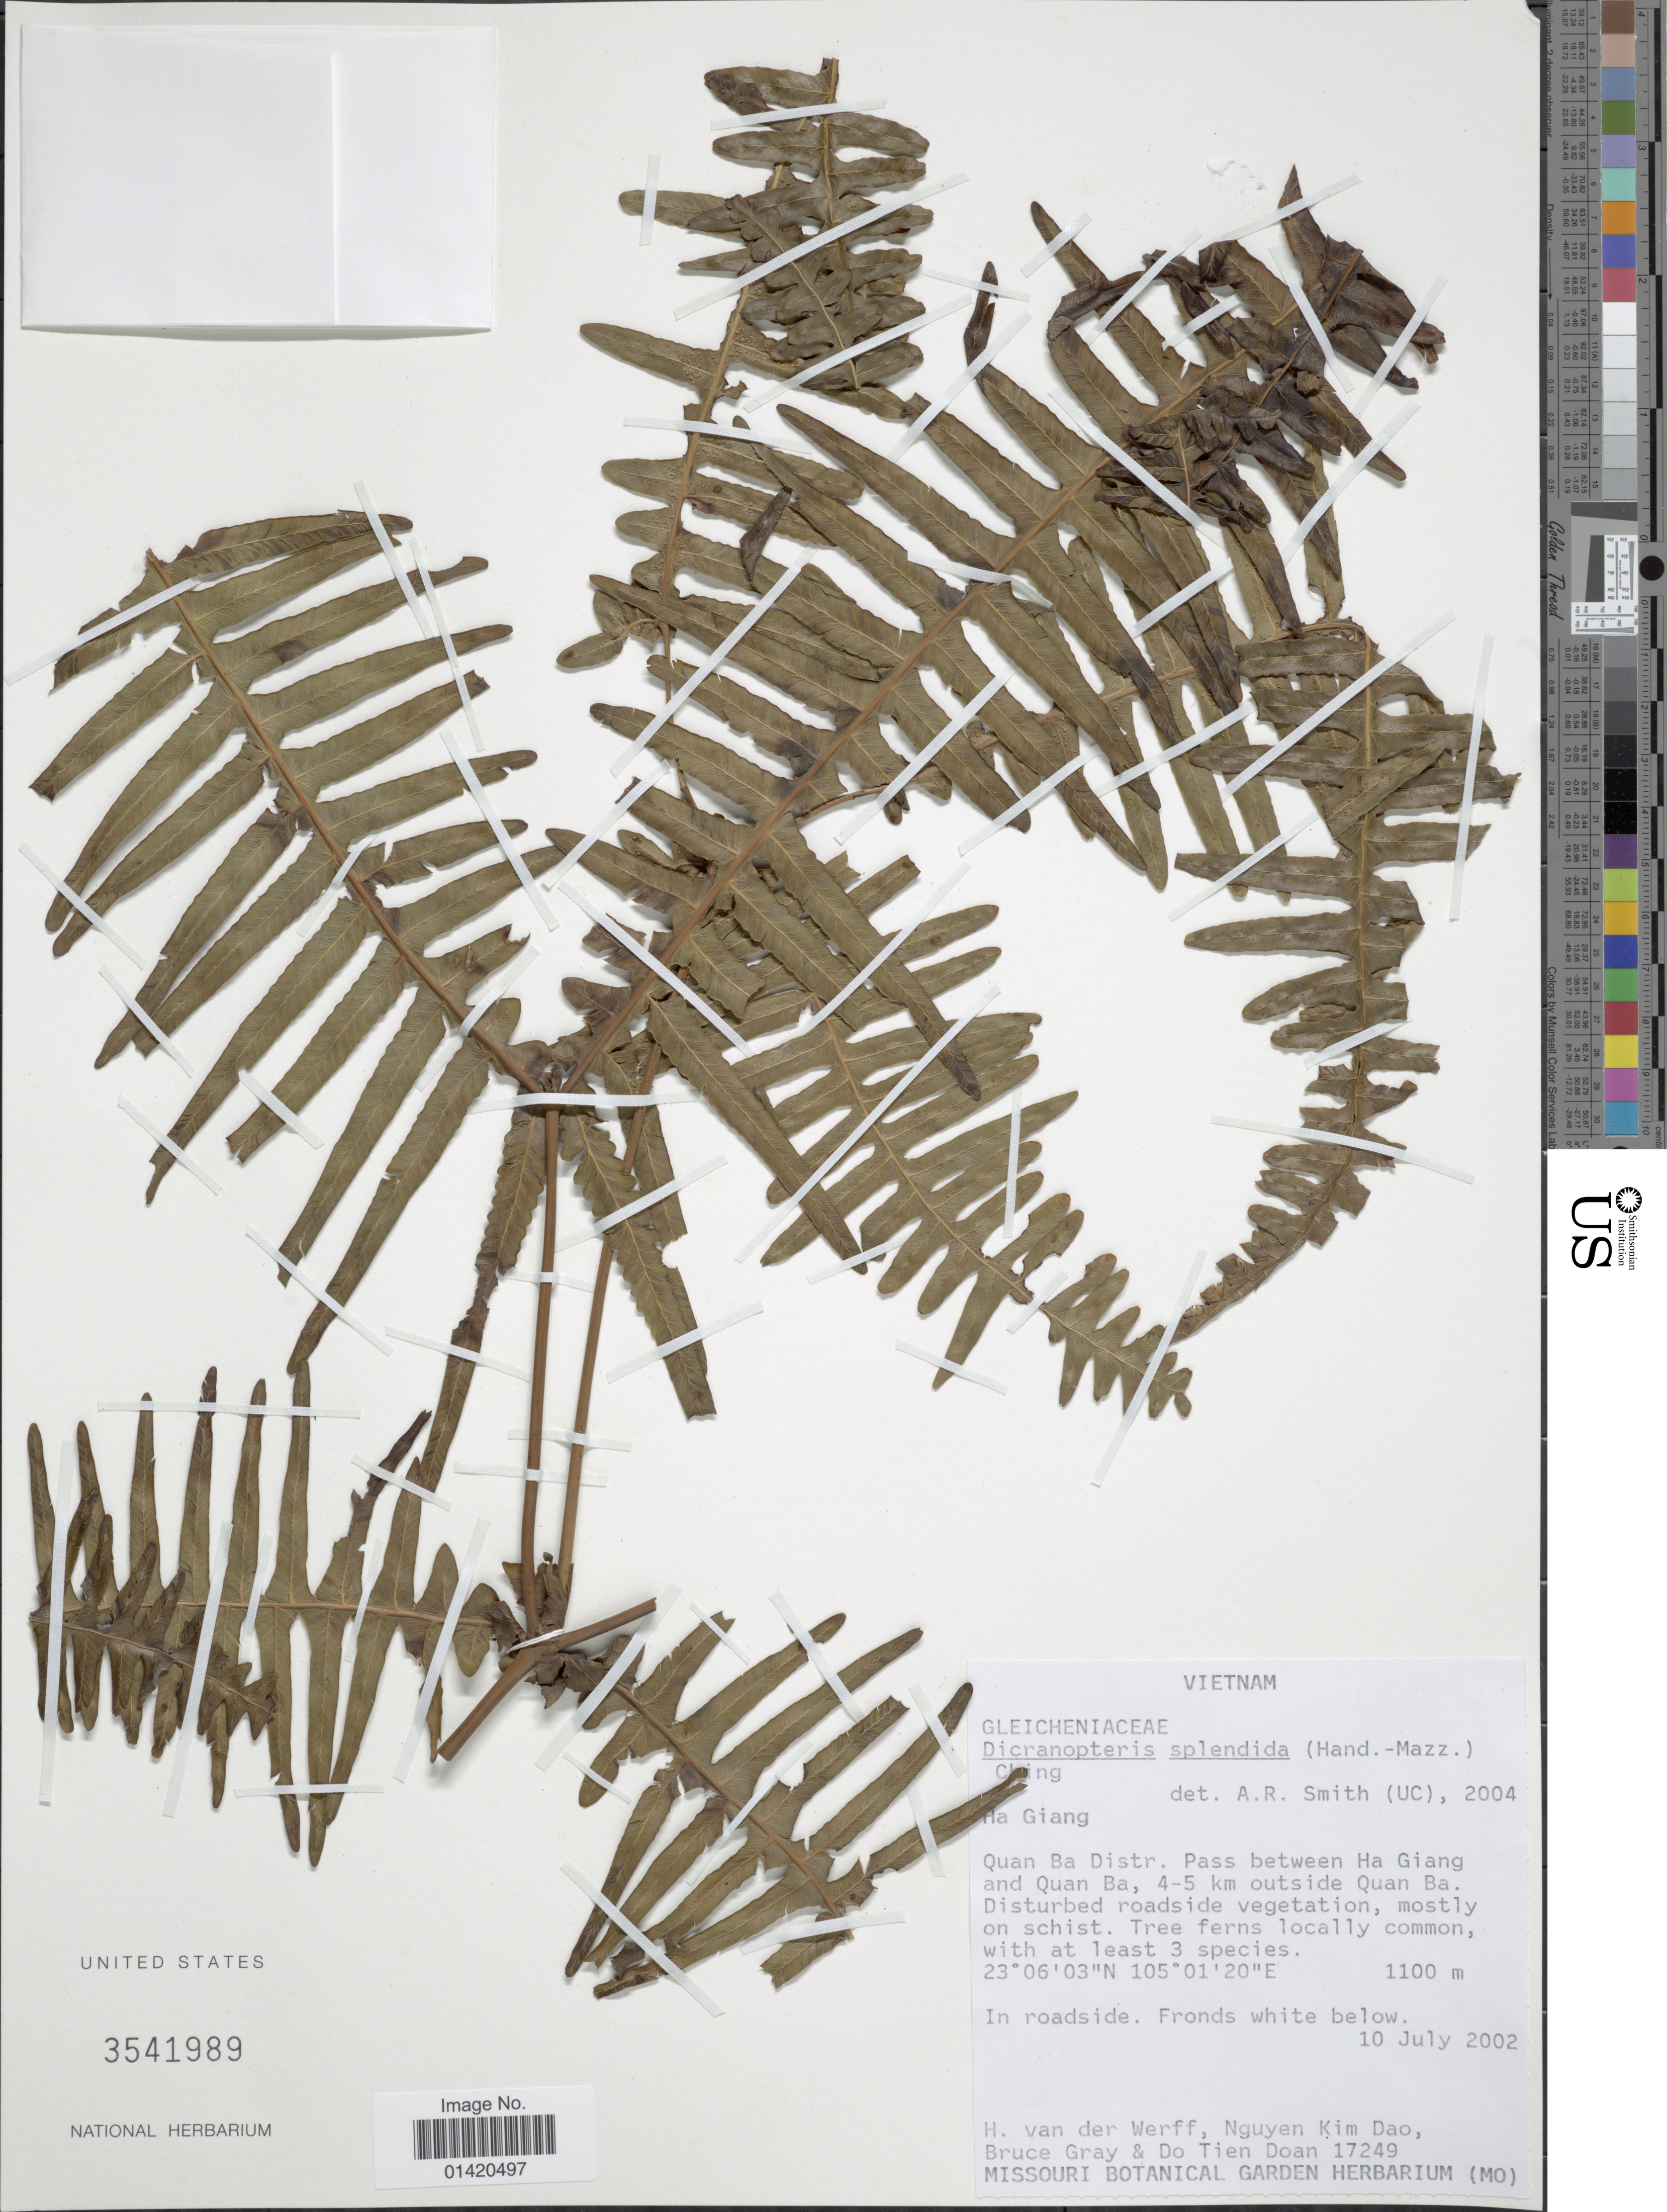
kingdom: Plantae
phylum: Tracheophyta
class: Polypodiopsida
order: Gleicheniales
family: Gleicheniaceae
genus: Dicranopteris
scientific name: Dicranopteris splendida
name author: (Hand.-Mazz.)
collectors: H. van der Werff, N. Dao, B. Gray & D. Doan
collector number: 17249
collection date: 2002-07-10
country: Vietnam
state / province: Ha Giang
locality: Quan Ba Distr. Pass between Ha Giang and Quan Ba, 4-5 km outside Quan Ba.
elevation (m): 1100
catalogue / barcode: US 3541989